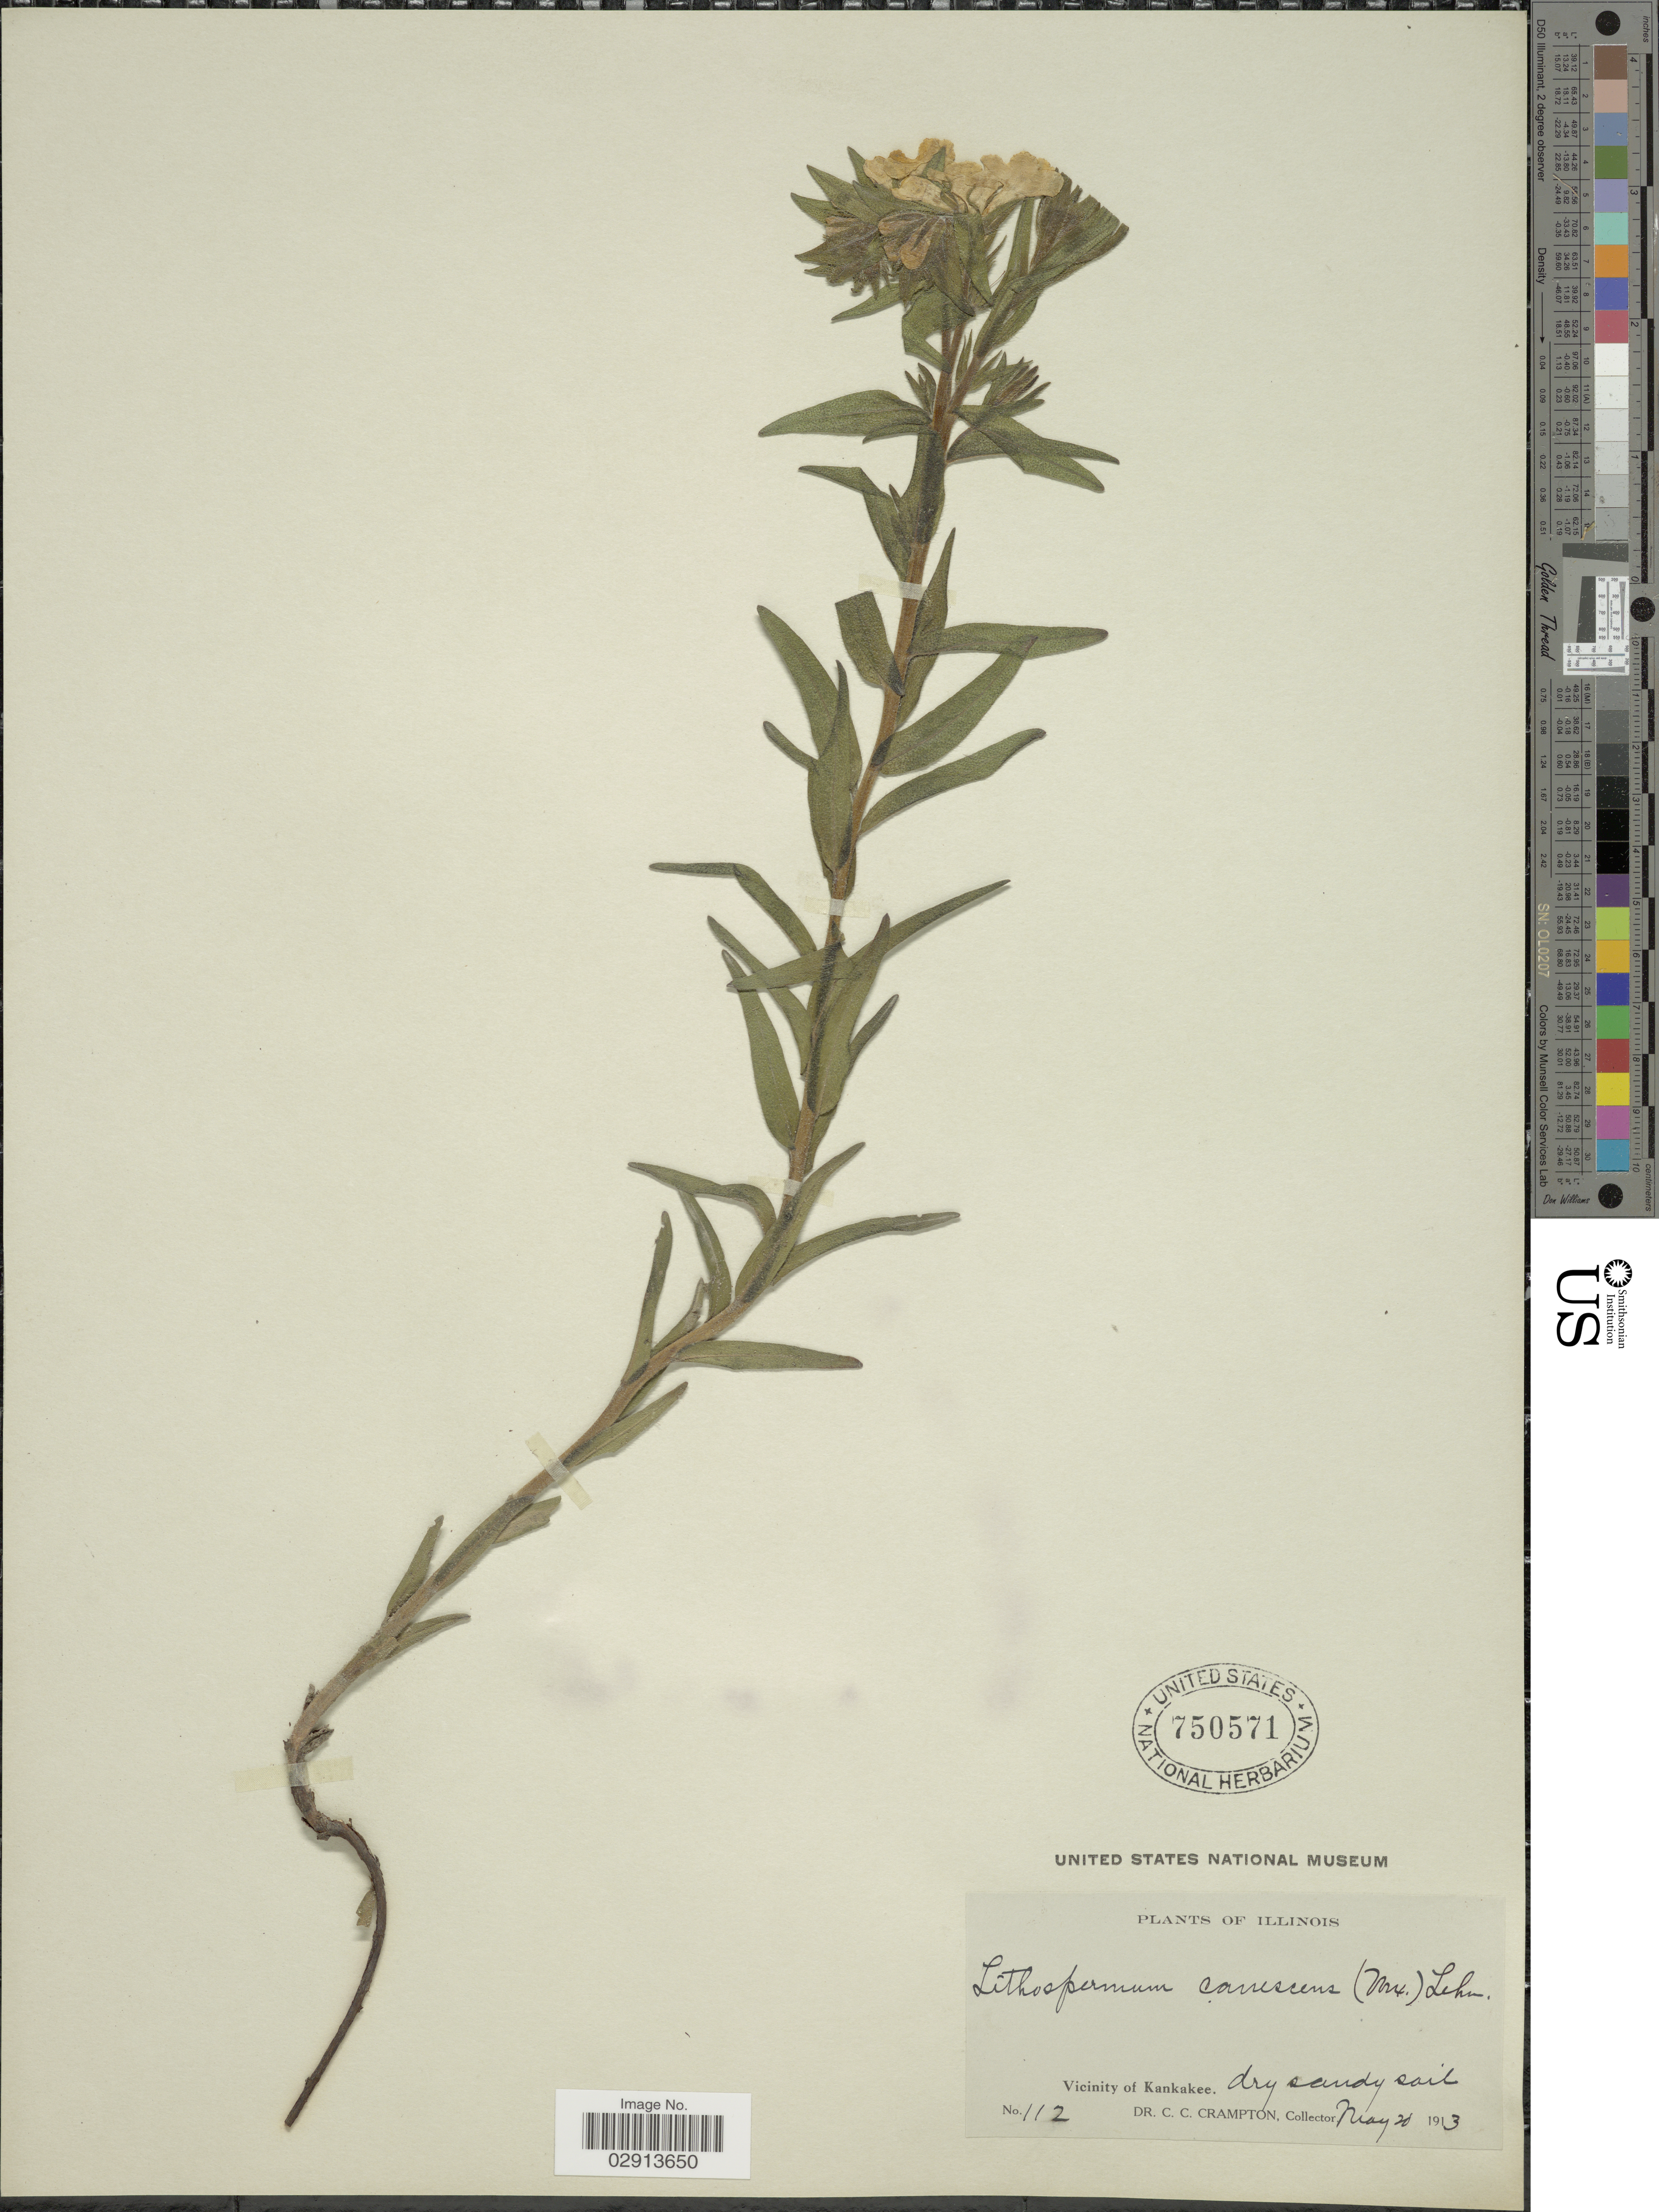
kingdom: Plantae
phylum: Tracheophyta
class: Magnoliopsida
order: Boraginales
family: Boraginaceae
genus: Lithospermum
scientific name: Lithospermum canescens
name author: (Michx.) Lehm.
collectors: C. Crampton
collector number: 112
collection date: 1913-05-20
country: United States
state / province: Illinois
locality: Vicinity of Kankakee.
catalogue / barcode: US 750571